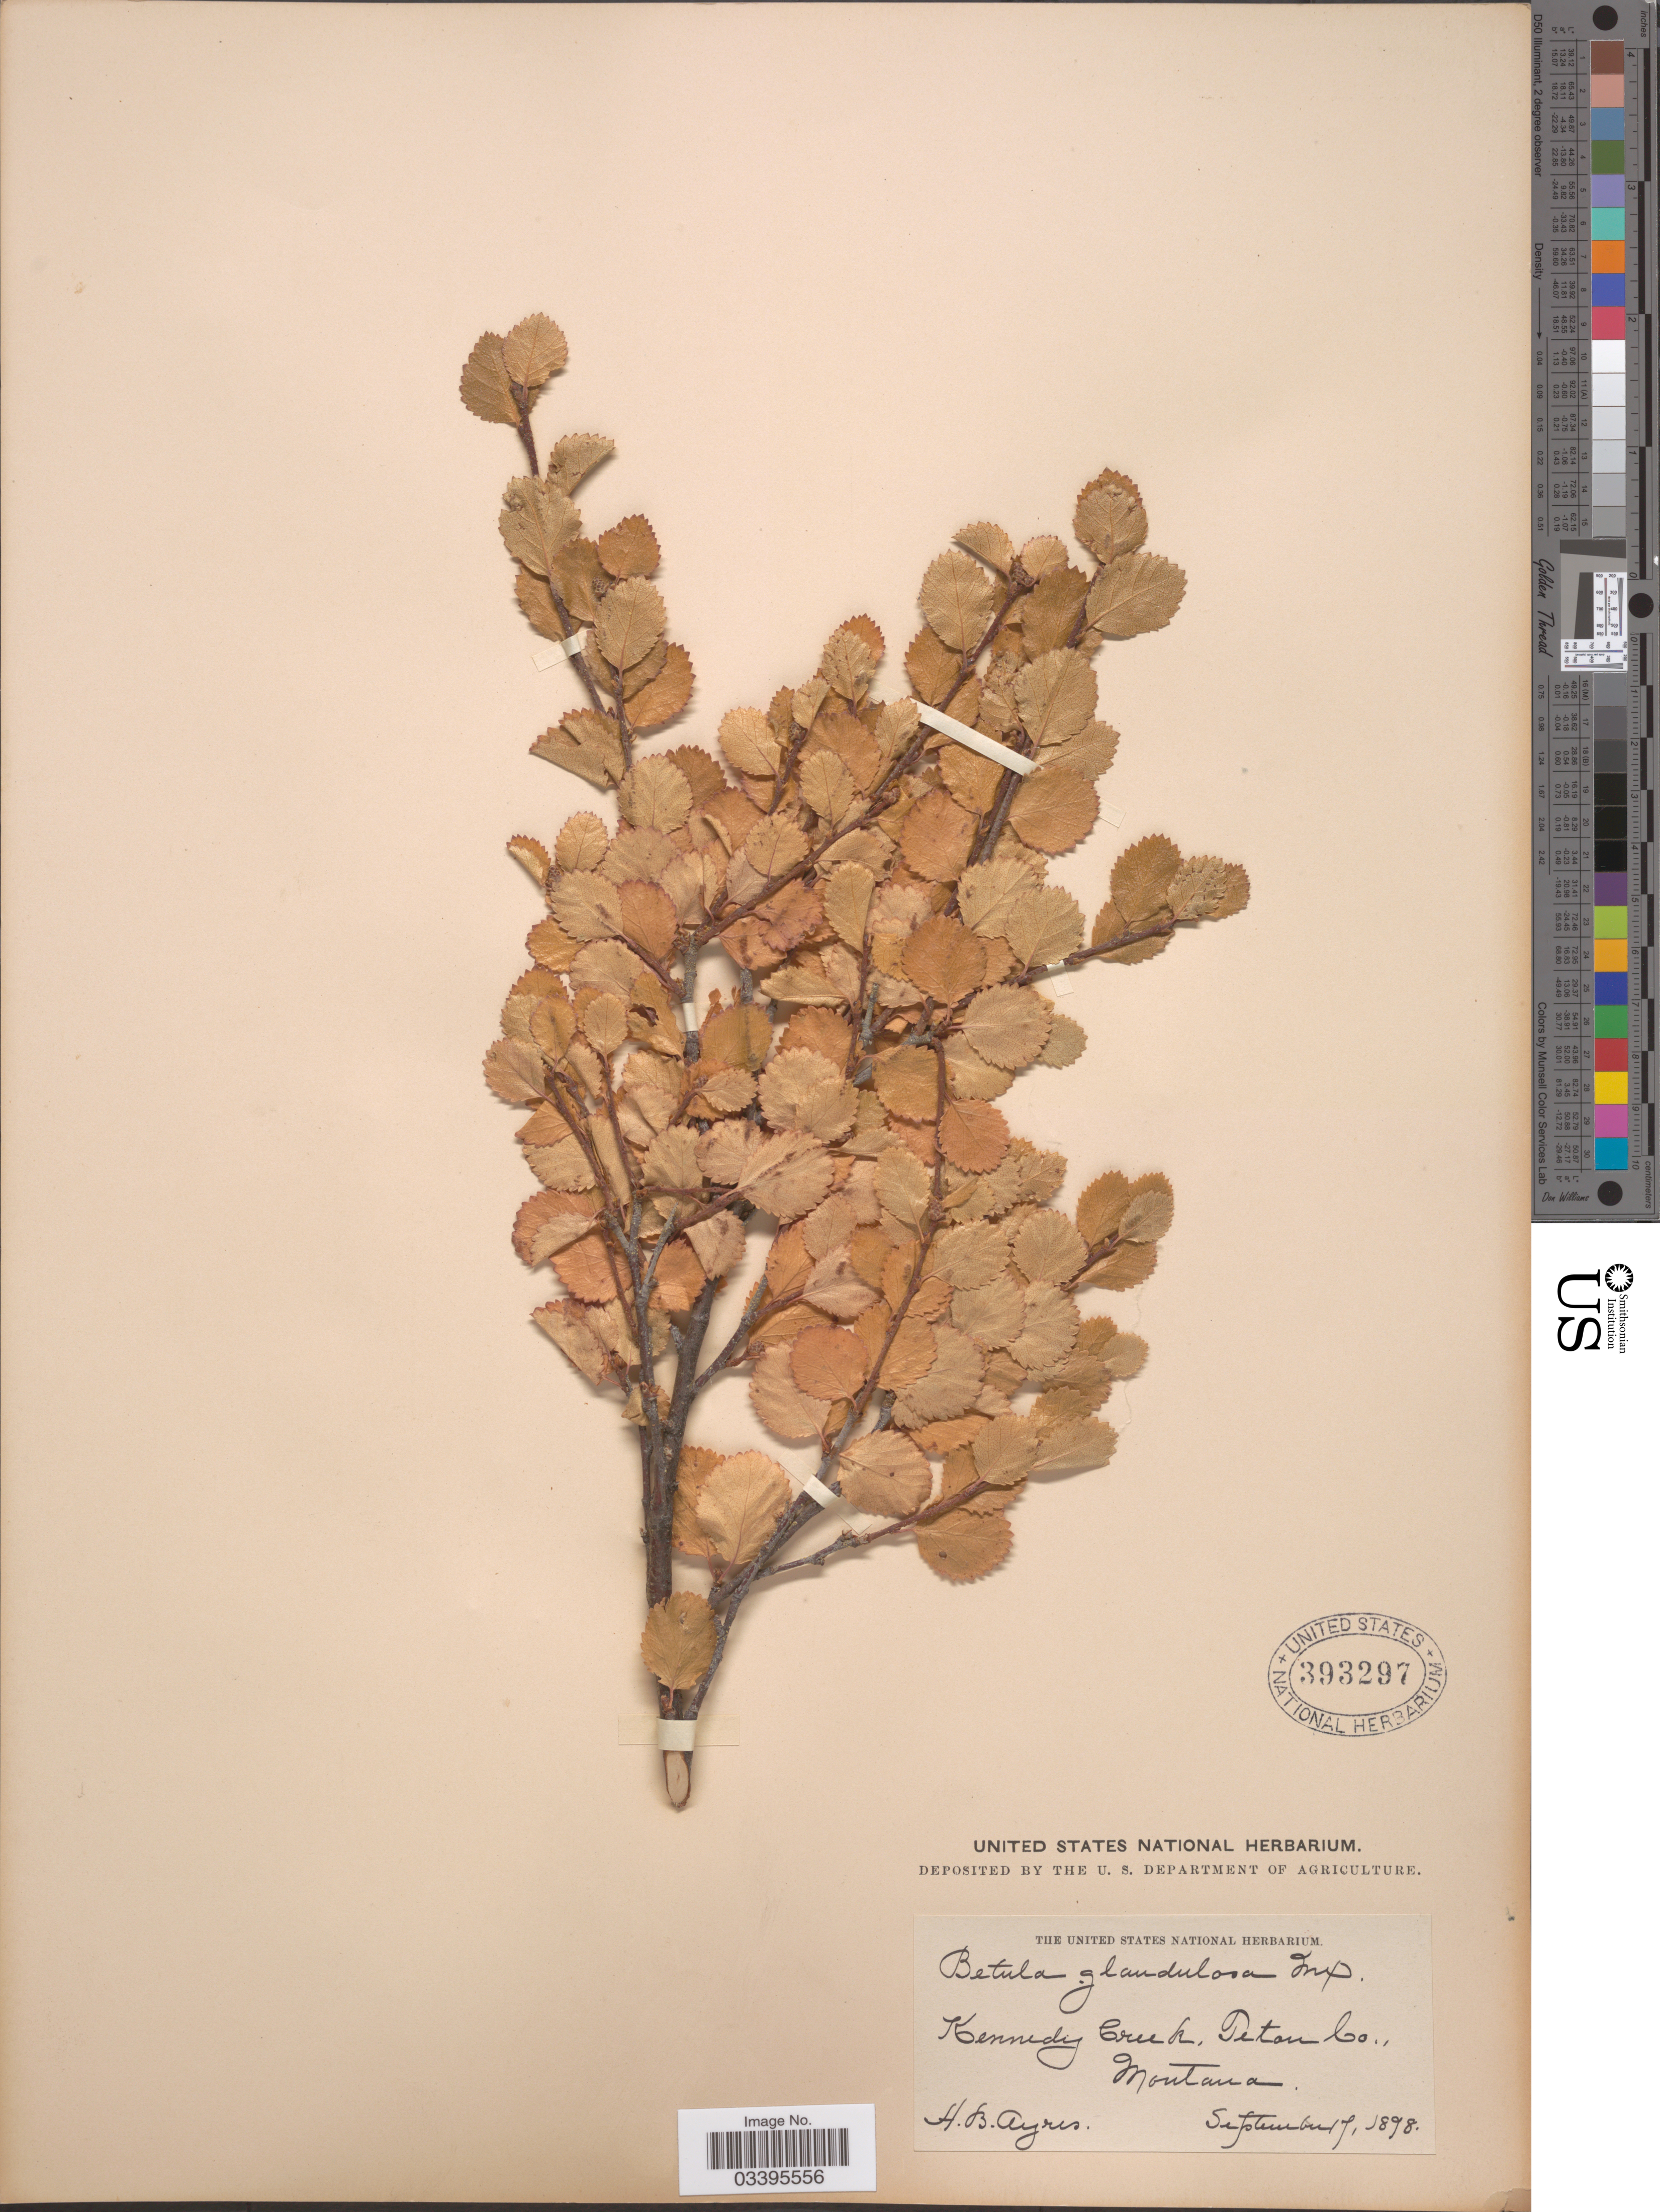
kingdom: Plantae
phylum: Tracheophyta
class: Magnoliopsida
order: Fagales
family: Betulaceae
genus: Betula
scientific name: Betula glandulosa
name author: Michx.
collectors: H. Ayres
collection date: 1898-09-17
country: United States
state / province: Montana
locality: Kennedy Creek, Tenton Co.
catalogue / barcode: US 393297